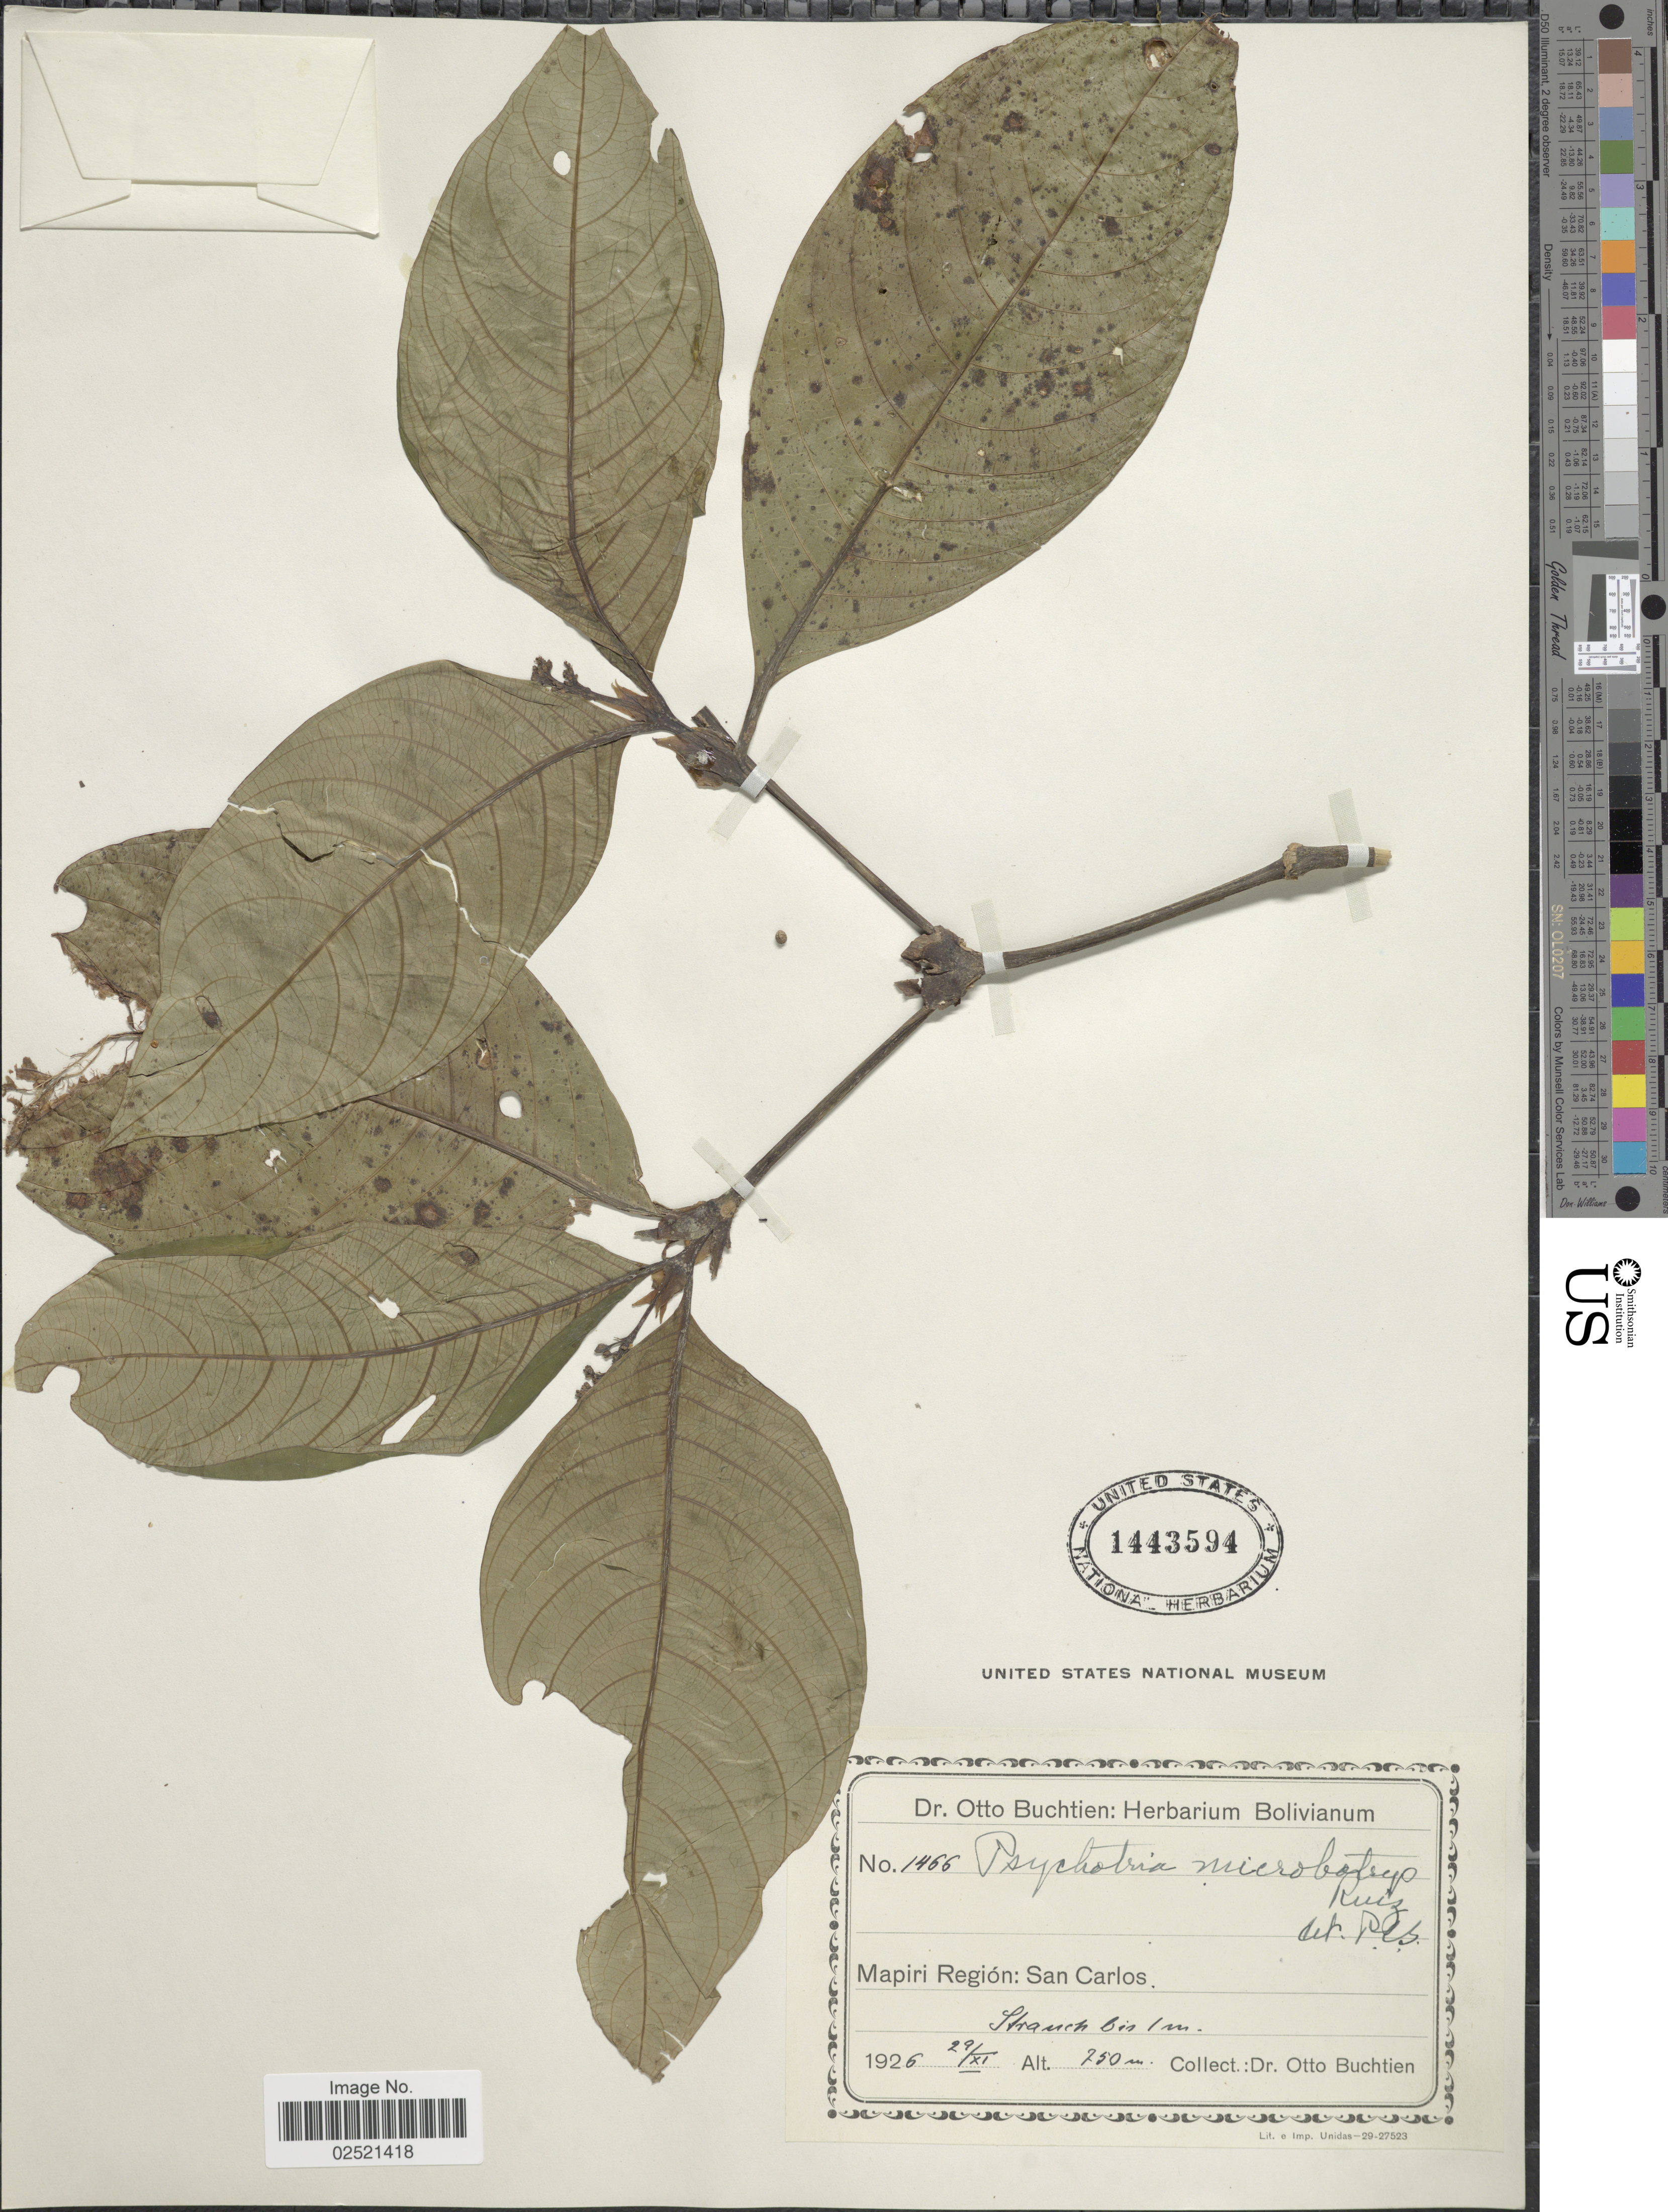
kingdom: Plantae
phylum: Tracheophyta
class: Magnoliopsida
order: Gentianales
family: Rubiaceae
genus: Psychotria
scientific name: Psychotria microbotrys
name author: Ruiz ex Standl.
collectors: O. Buchtien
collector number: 1466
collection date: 1926-11-29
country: Bolivia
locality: Mapiri Region: San Carlos.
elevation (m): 750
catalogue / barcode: US 1443594